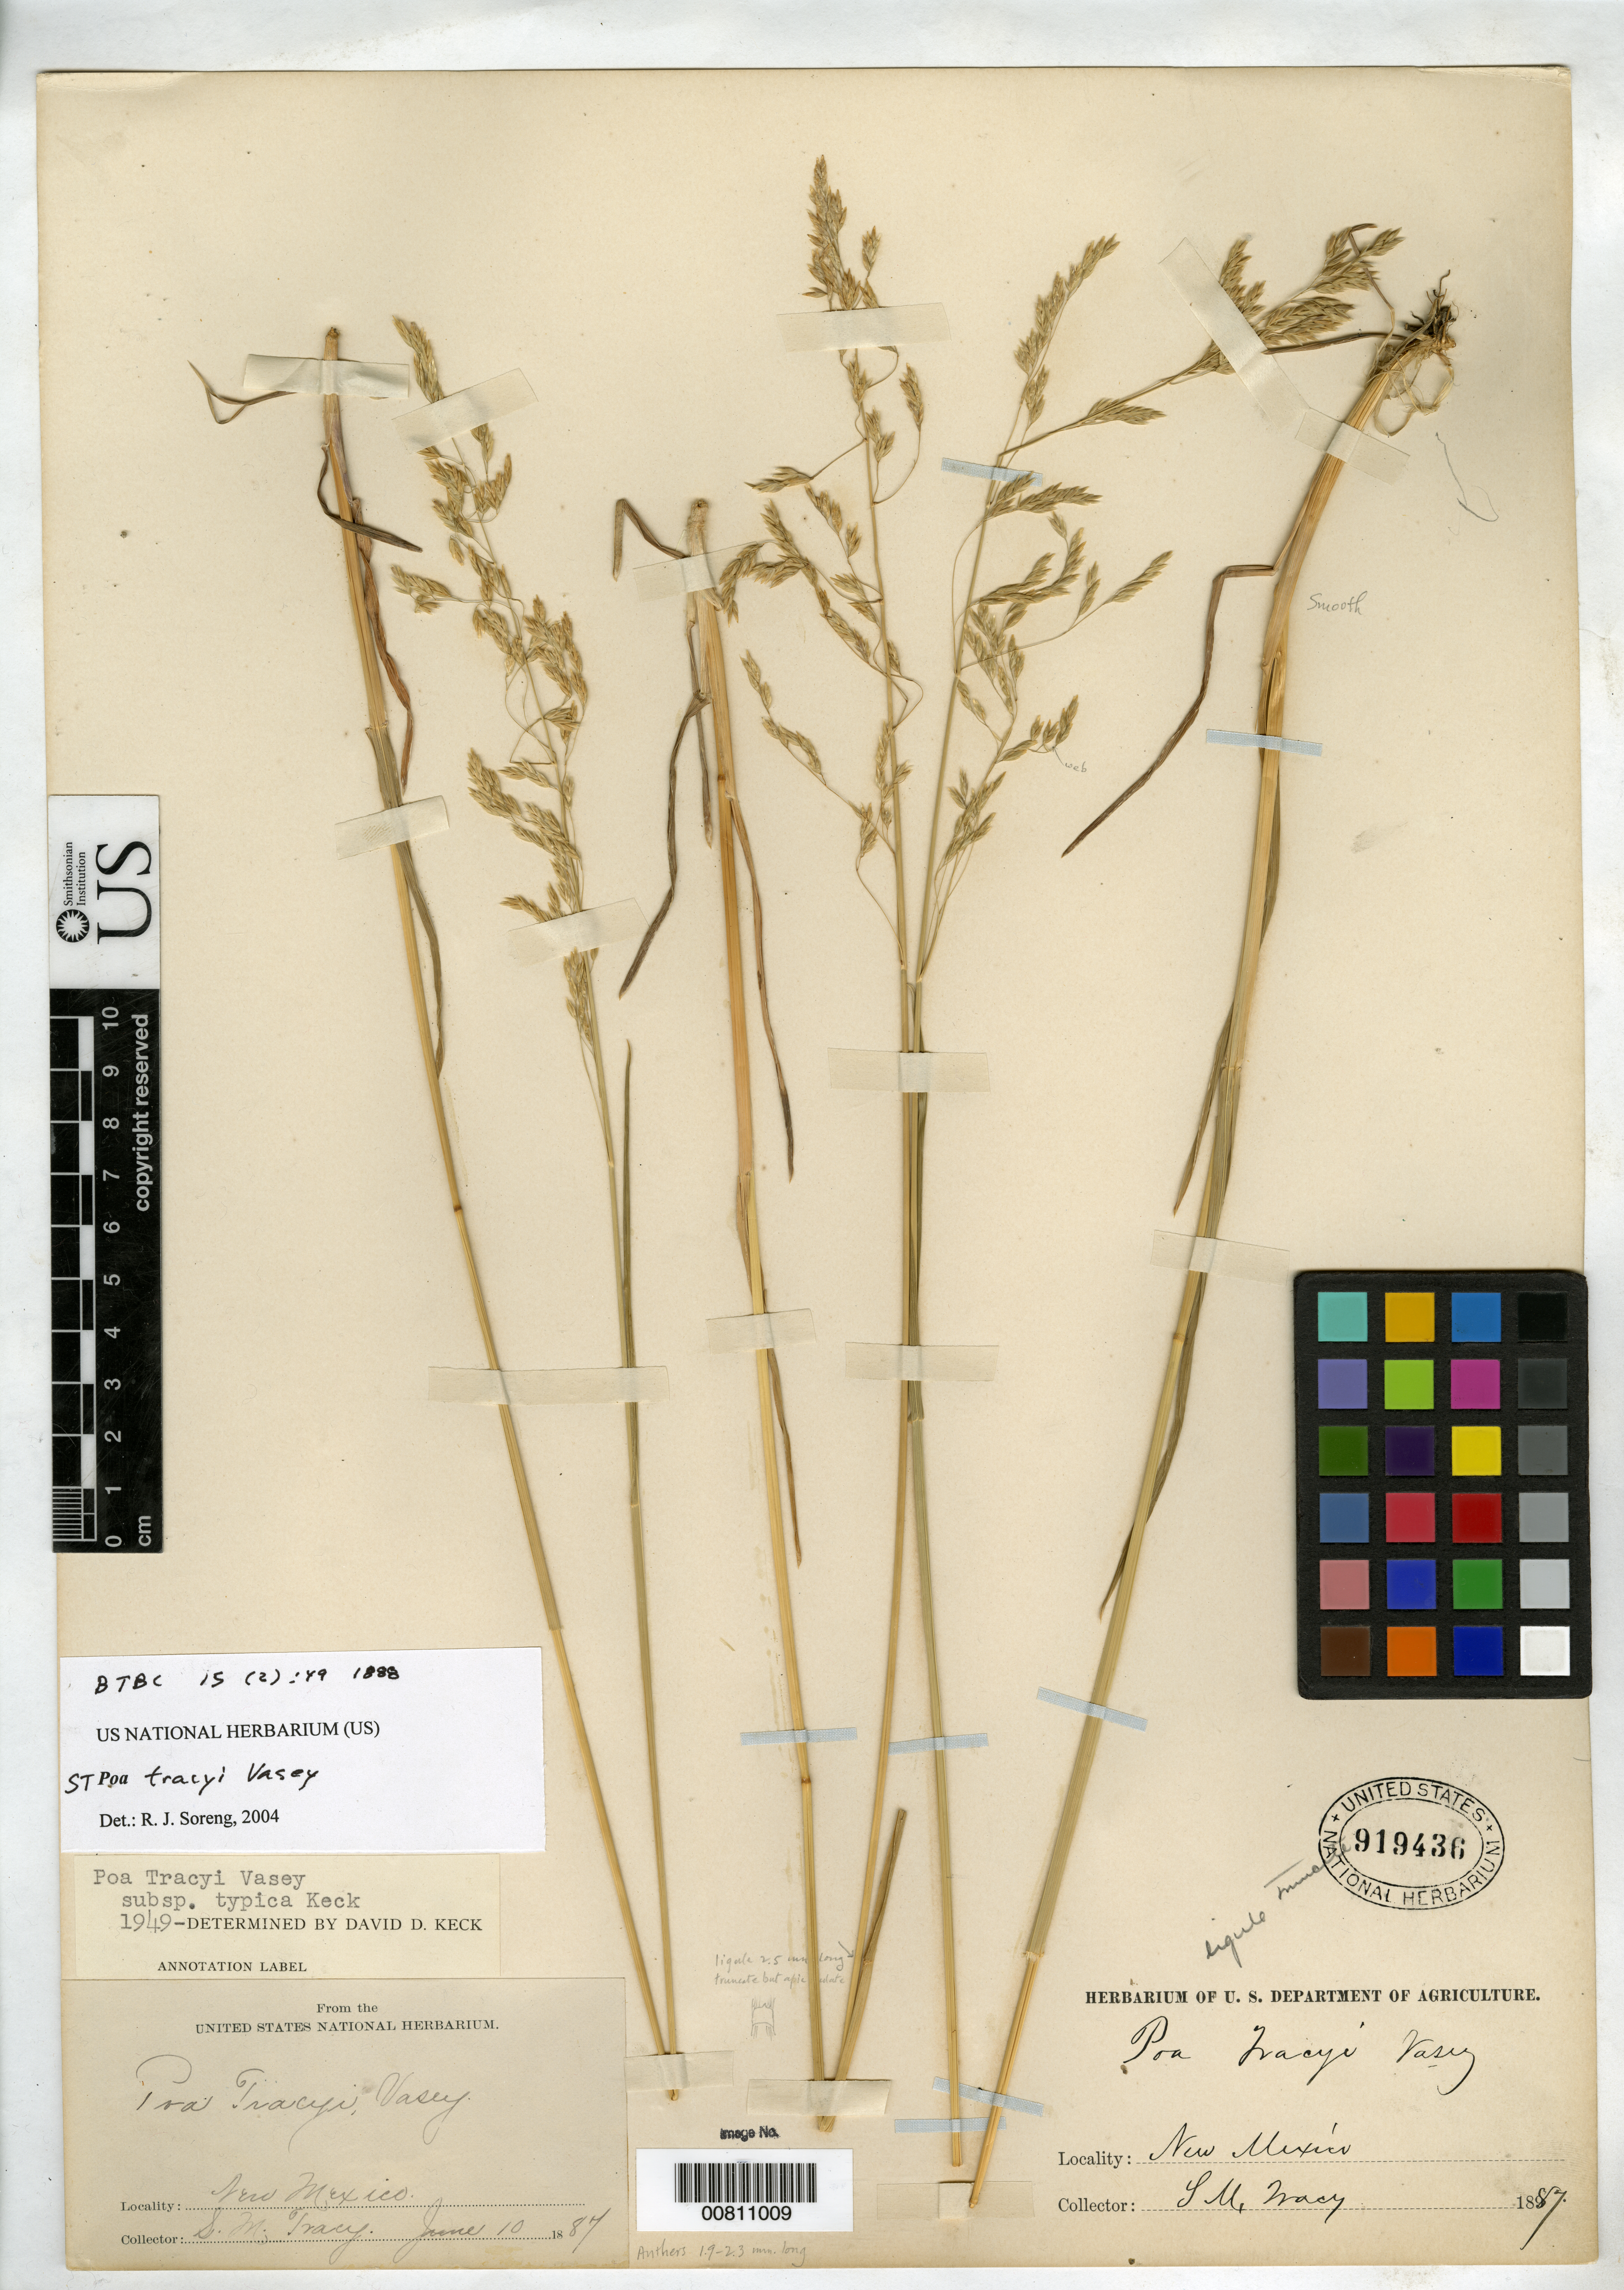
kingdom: Plantae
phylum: Tracheophyta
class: Liliopsida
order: Poales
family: Poaceae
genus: Poa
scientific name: Poa tracyi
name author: Vasey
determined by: Soreng, Robert J., Research Associate (BOT), Smithsonian Institution - National Museum of Natural History (UNITED STATES)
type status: Syntype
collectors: S. M. Tracy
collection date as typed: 10 Jun 1887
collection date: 1887-06-10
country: United States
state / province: New Mexico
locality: New Mexico.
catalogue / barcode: US 919436